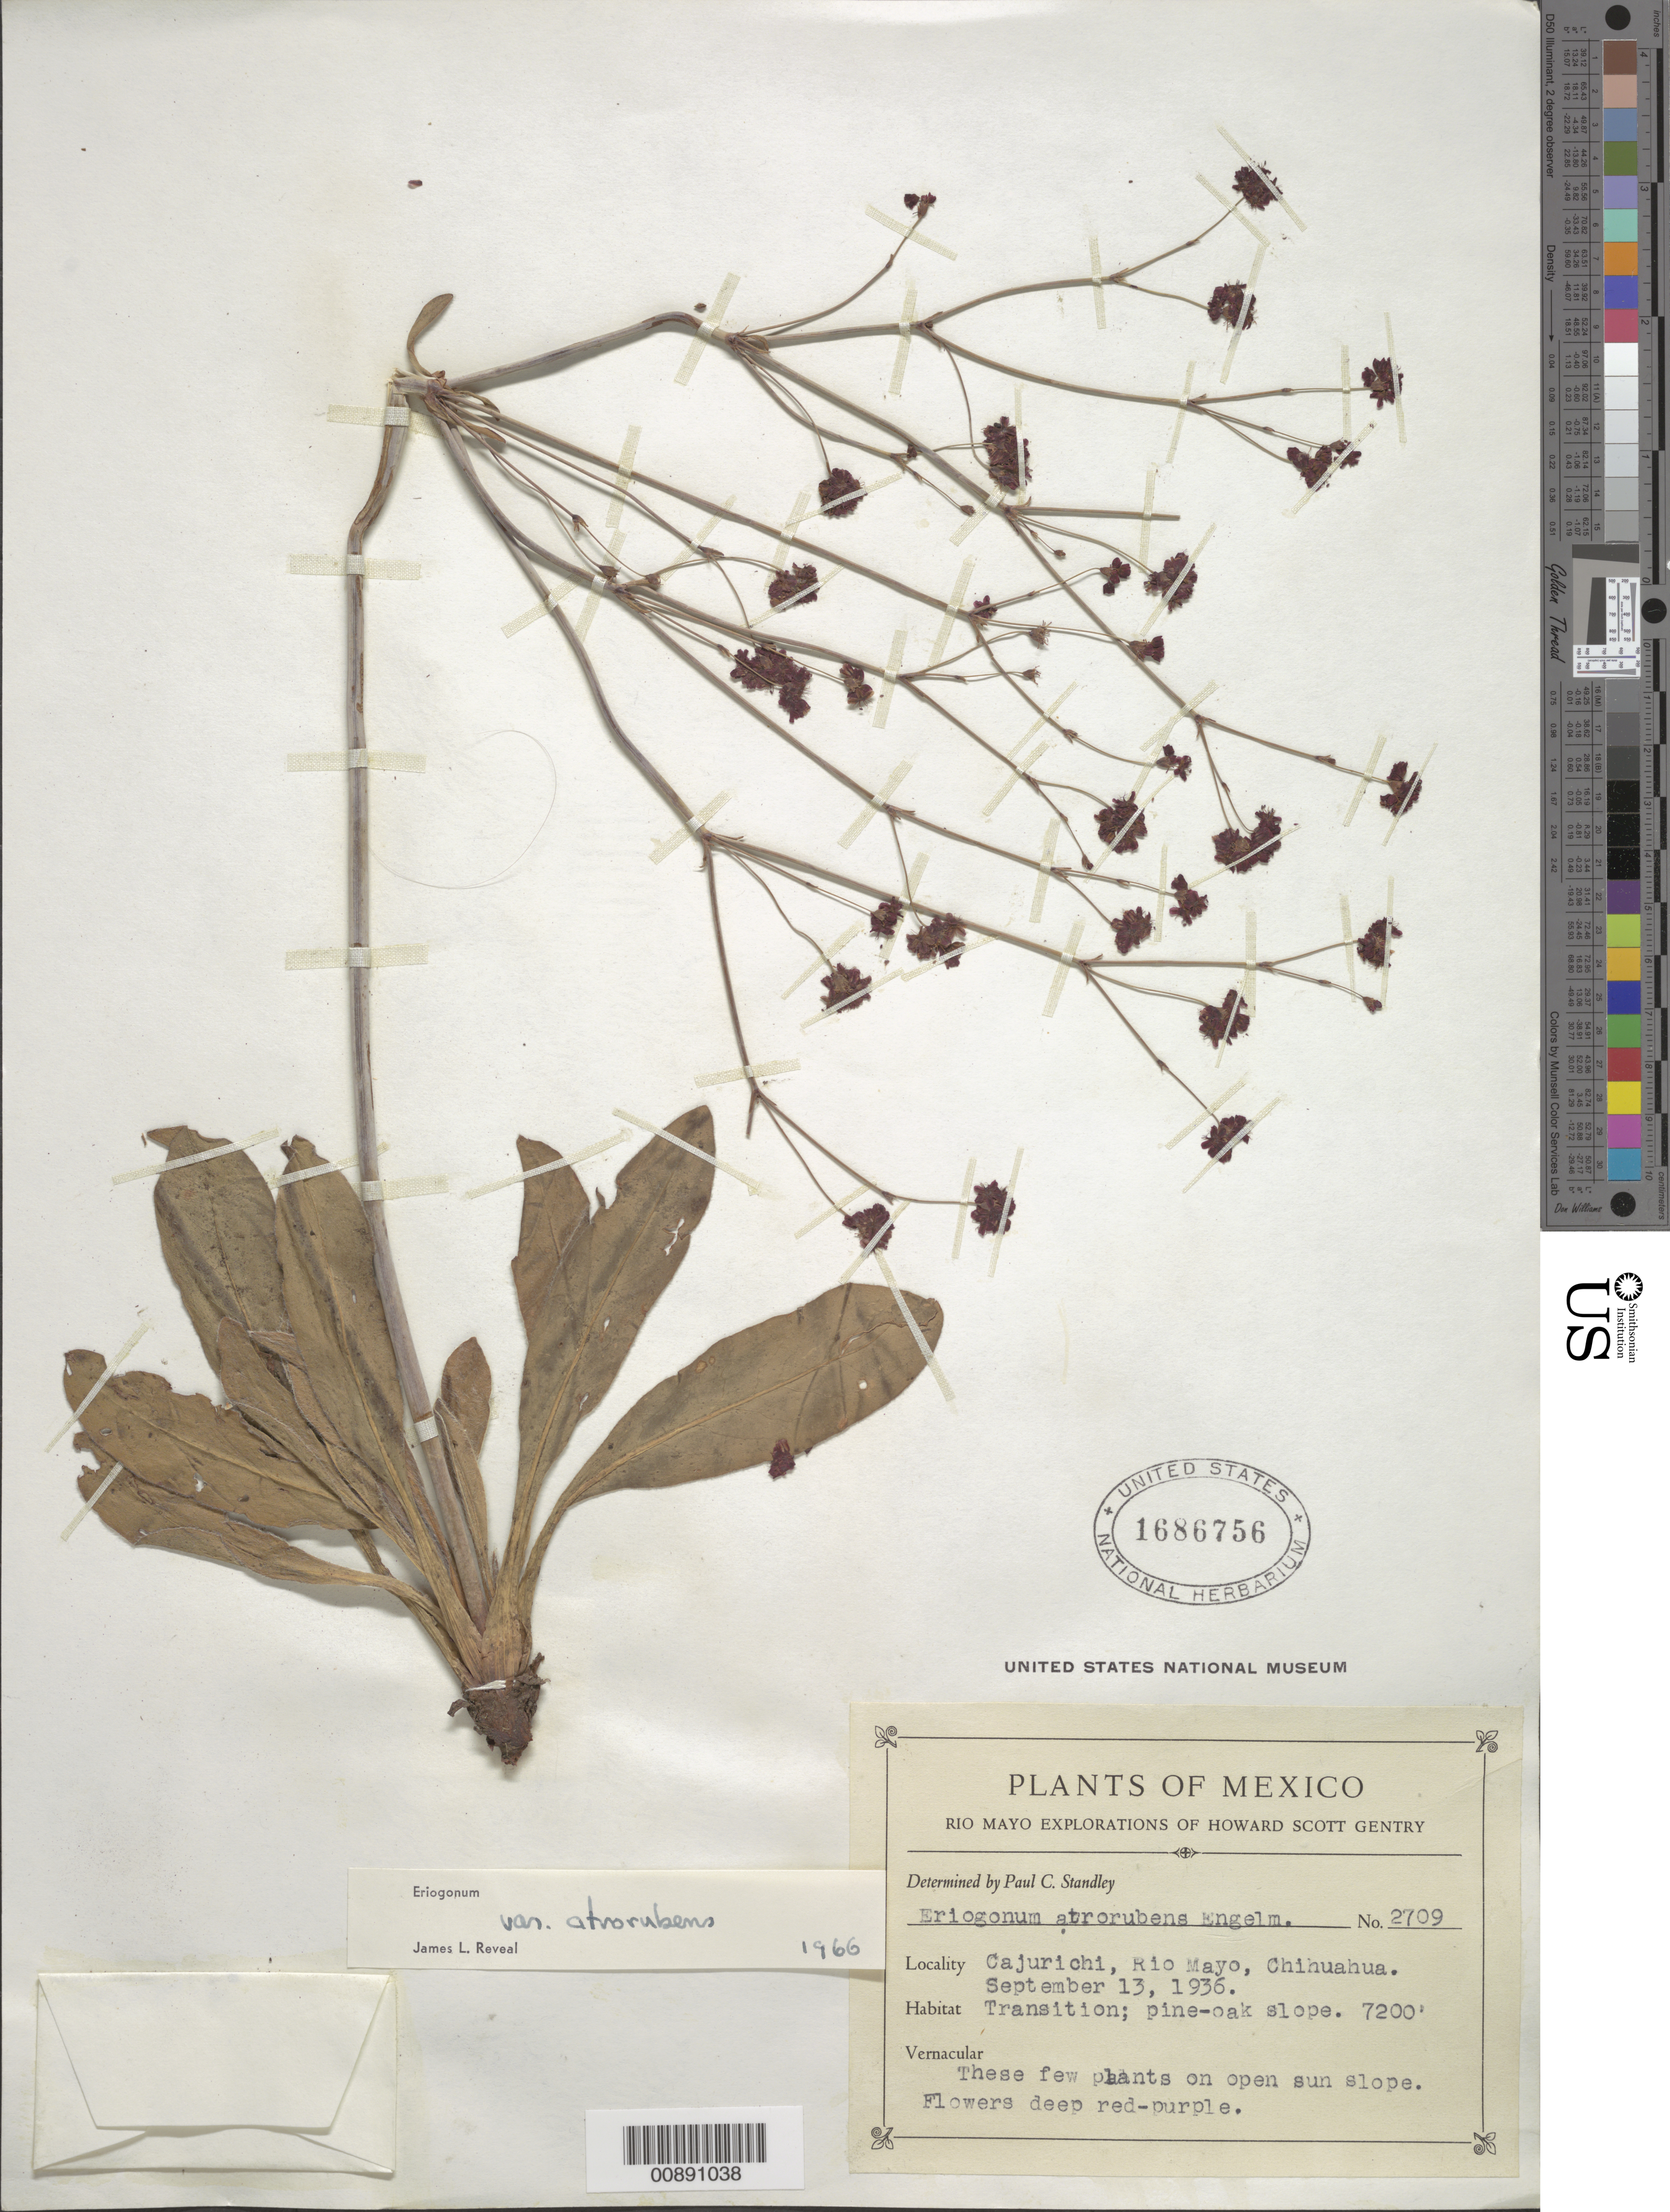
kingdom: Plantae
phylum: Tracheophyta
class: Magnoliopsida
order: Caryophyllales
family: Polygonaceae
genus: Eriogonum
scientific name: Eriogonum atrorubens var. atrorubens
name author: Engelm.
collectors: H. S. Gentry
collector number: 2709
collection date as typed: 13 Sep 1936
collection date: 1936-09-13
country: Mexico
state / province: Chihuahua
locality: Cajurichi, Río Mayo, Chihuahua.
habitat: Transition; pine-oak slope.These few plants on open sun slope.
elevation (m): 2195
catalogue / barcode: US 1686756